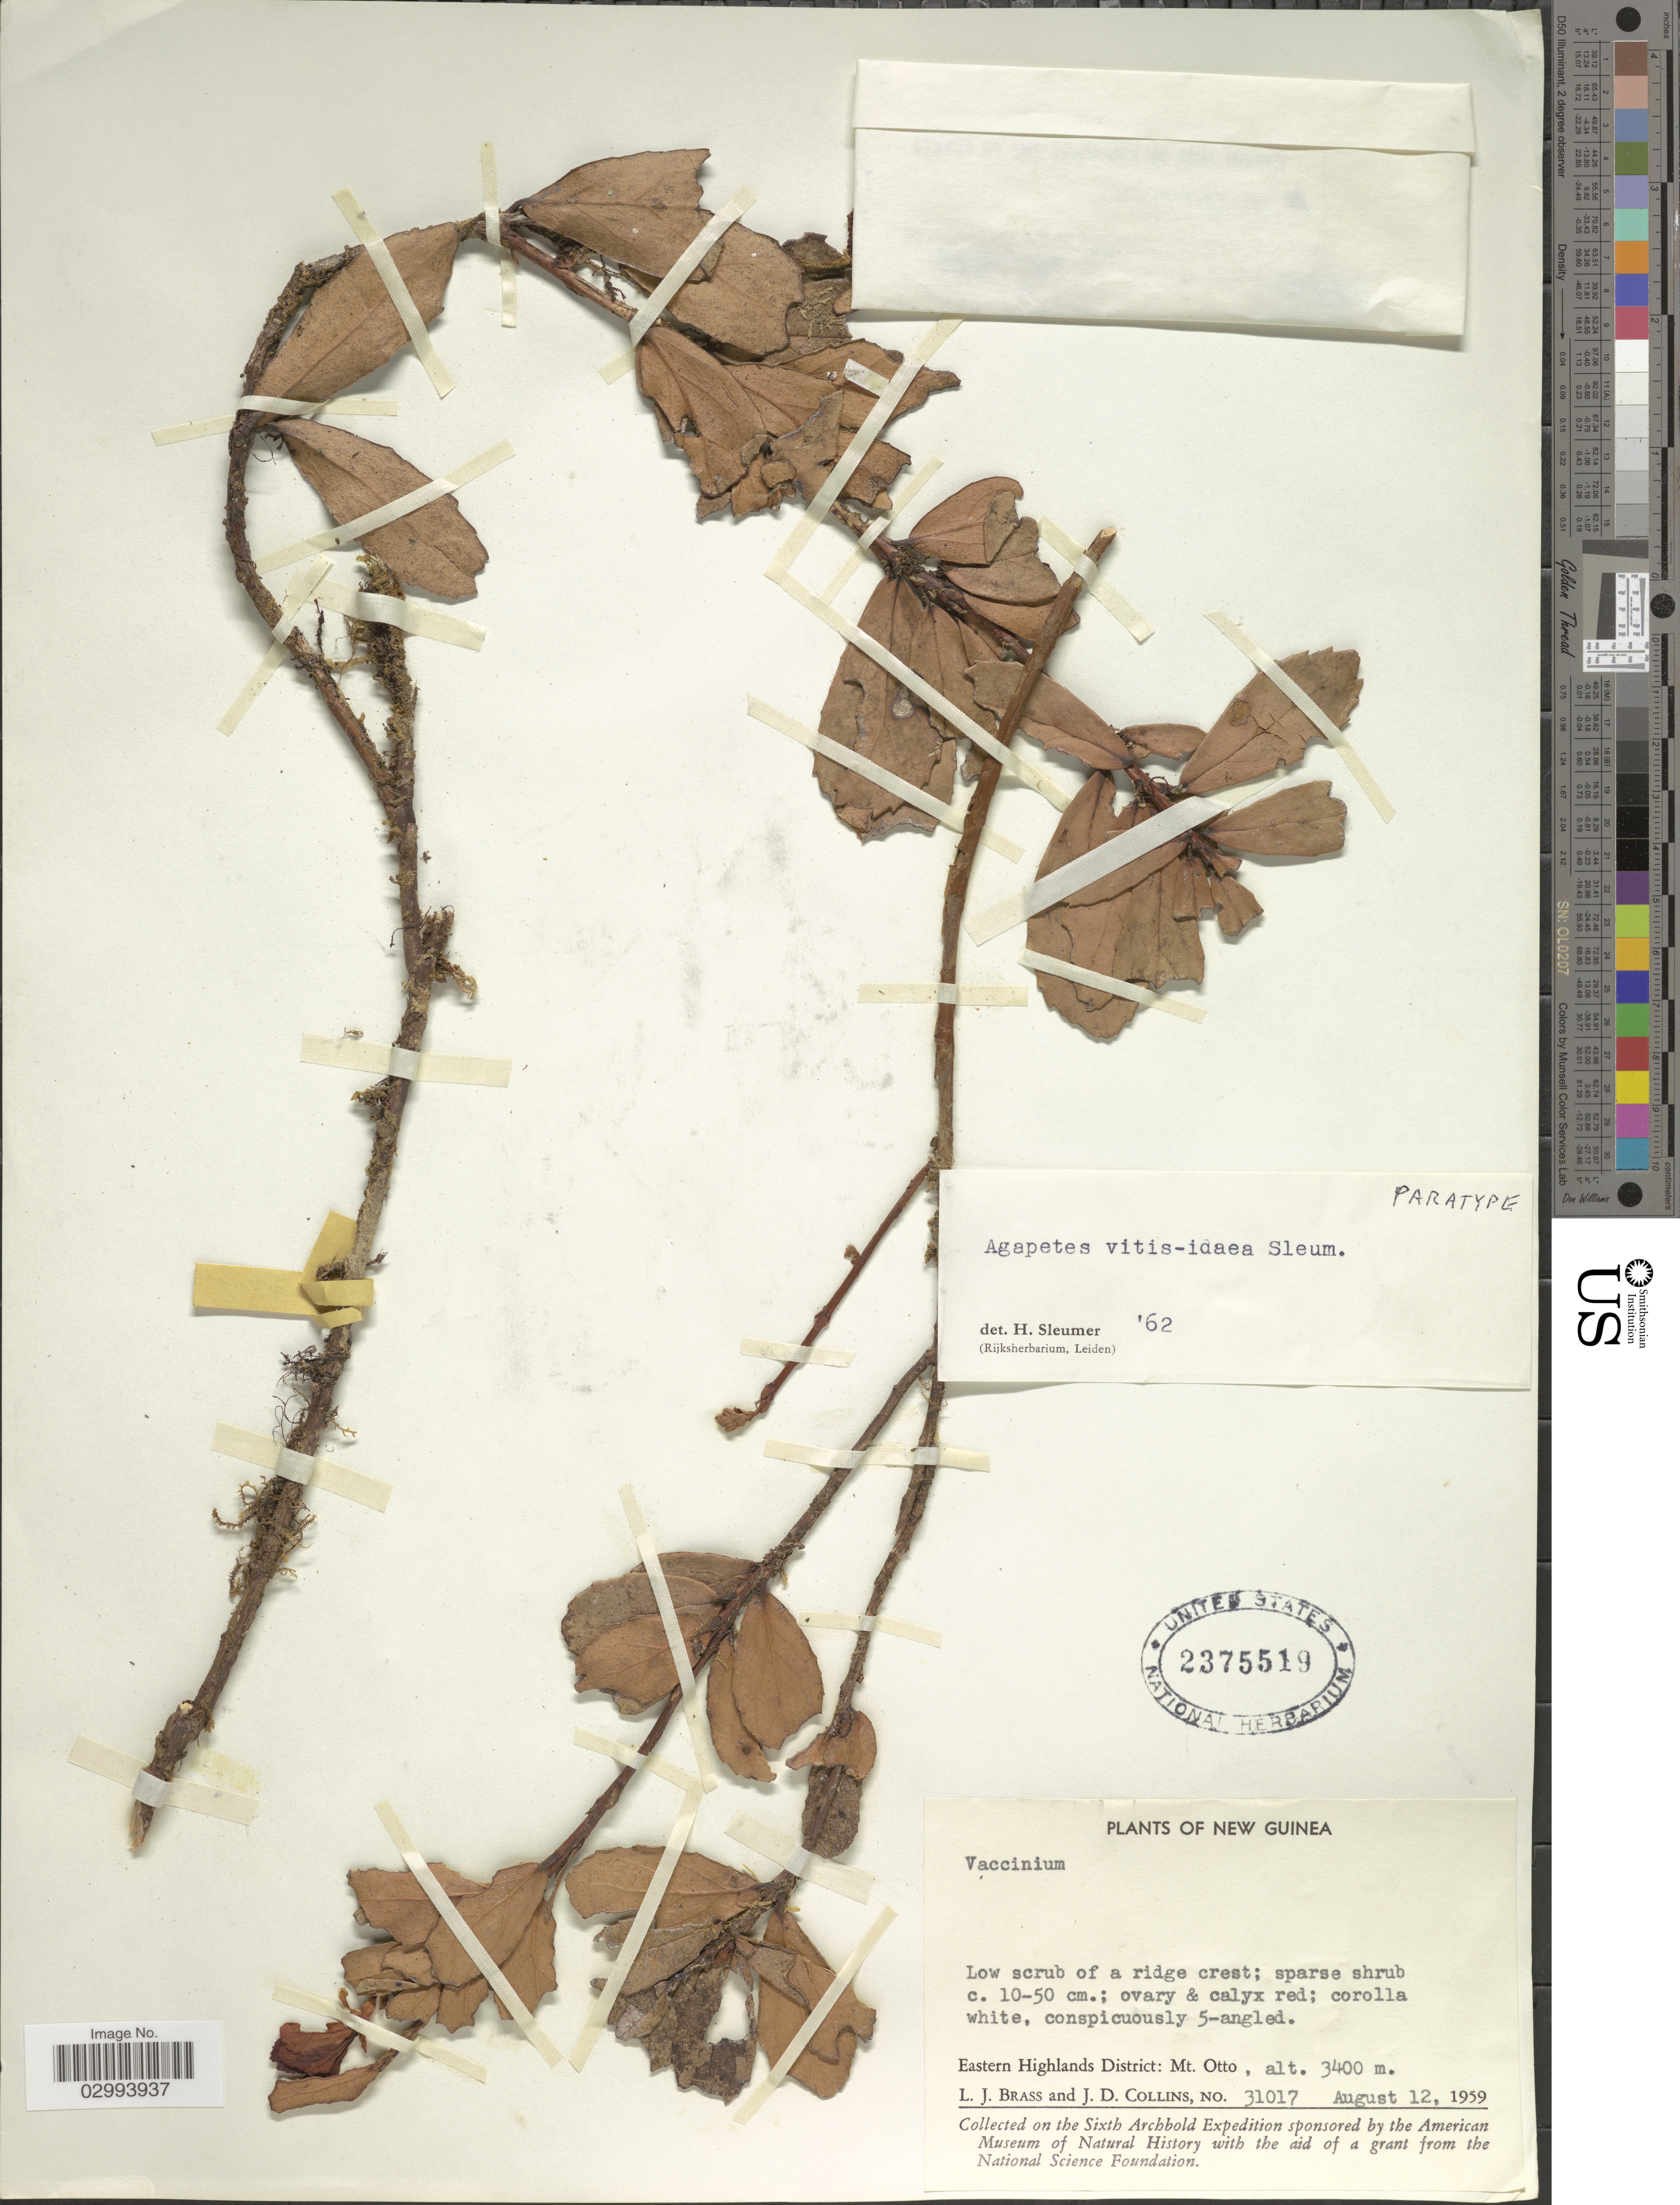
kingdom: Plantae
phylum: Tracheophyta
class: Magnoliopsida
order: Ericales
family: Ericaceae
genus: Agapetes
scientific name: Agapetes vitis-idaea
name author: Sleumer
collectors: L. J. Brass & J. Collins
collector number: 31017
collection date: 1959-08-12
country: Papua New Guinea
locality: New Guinea. Eastern Highlands District: Mt. Otto.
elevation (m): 3400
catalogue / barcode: US 2375519